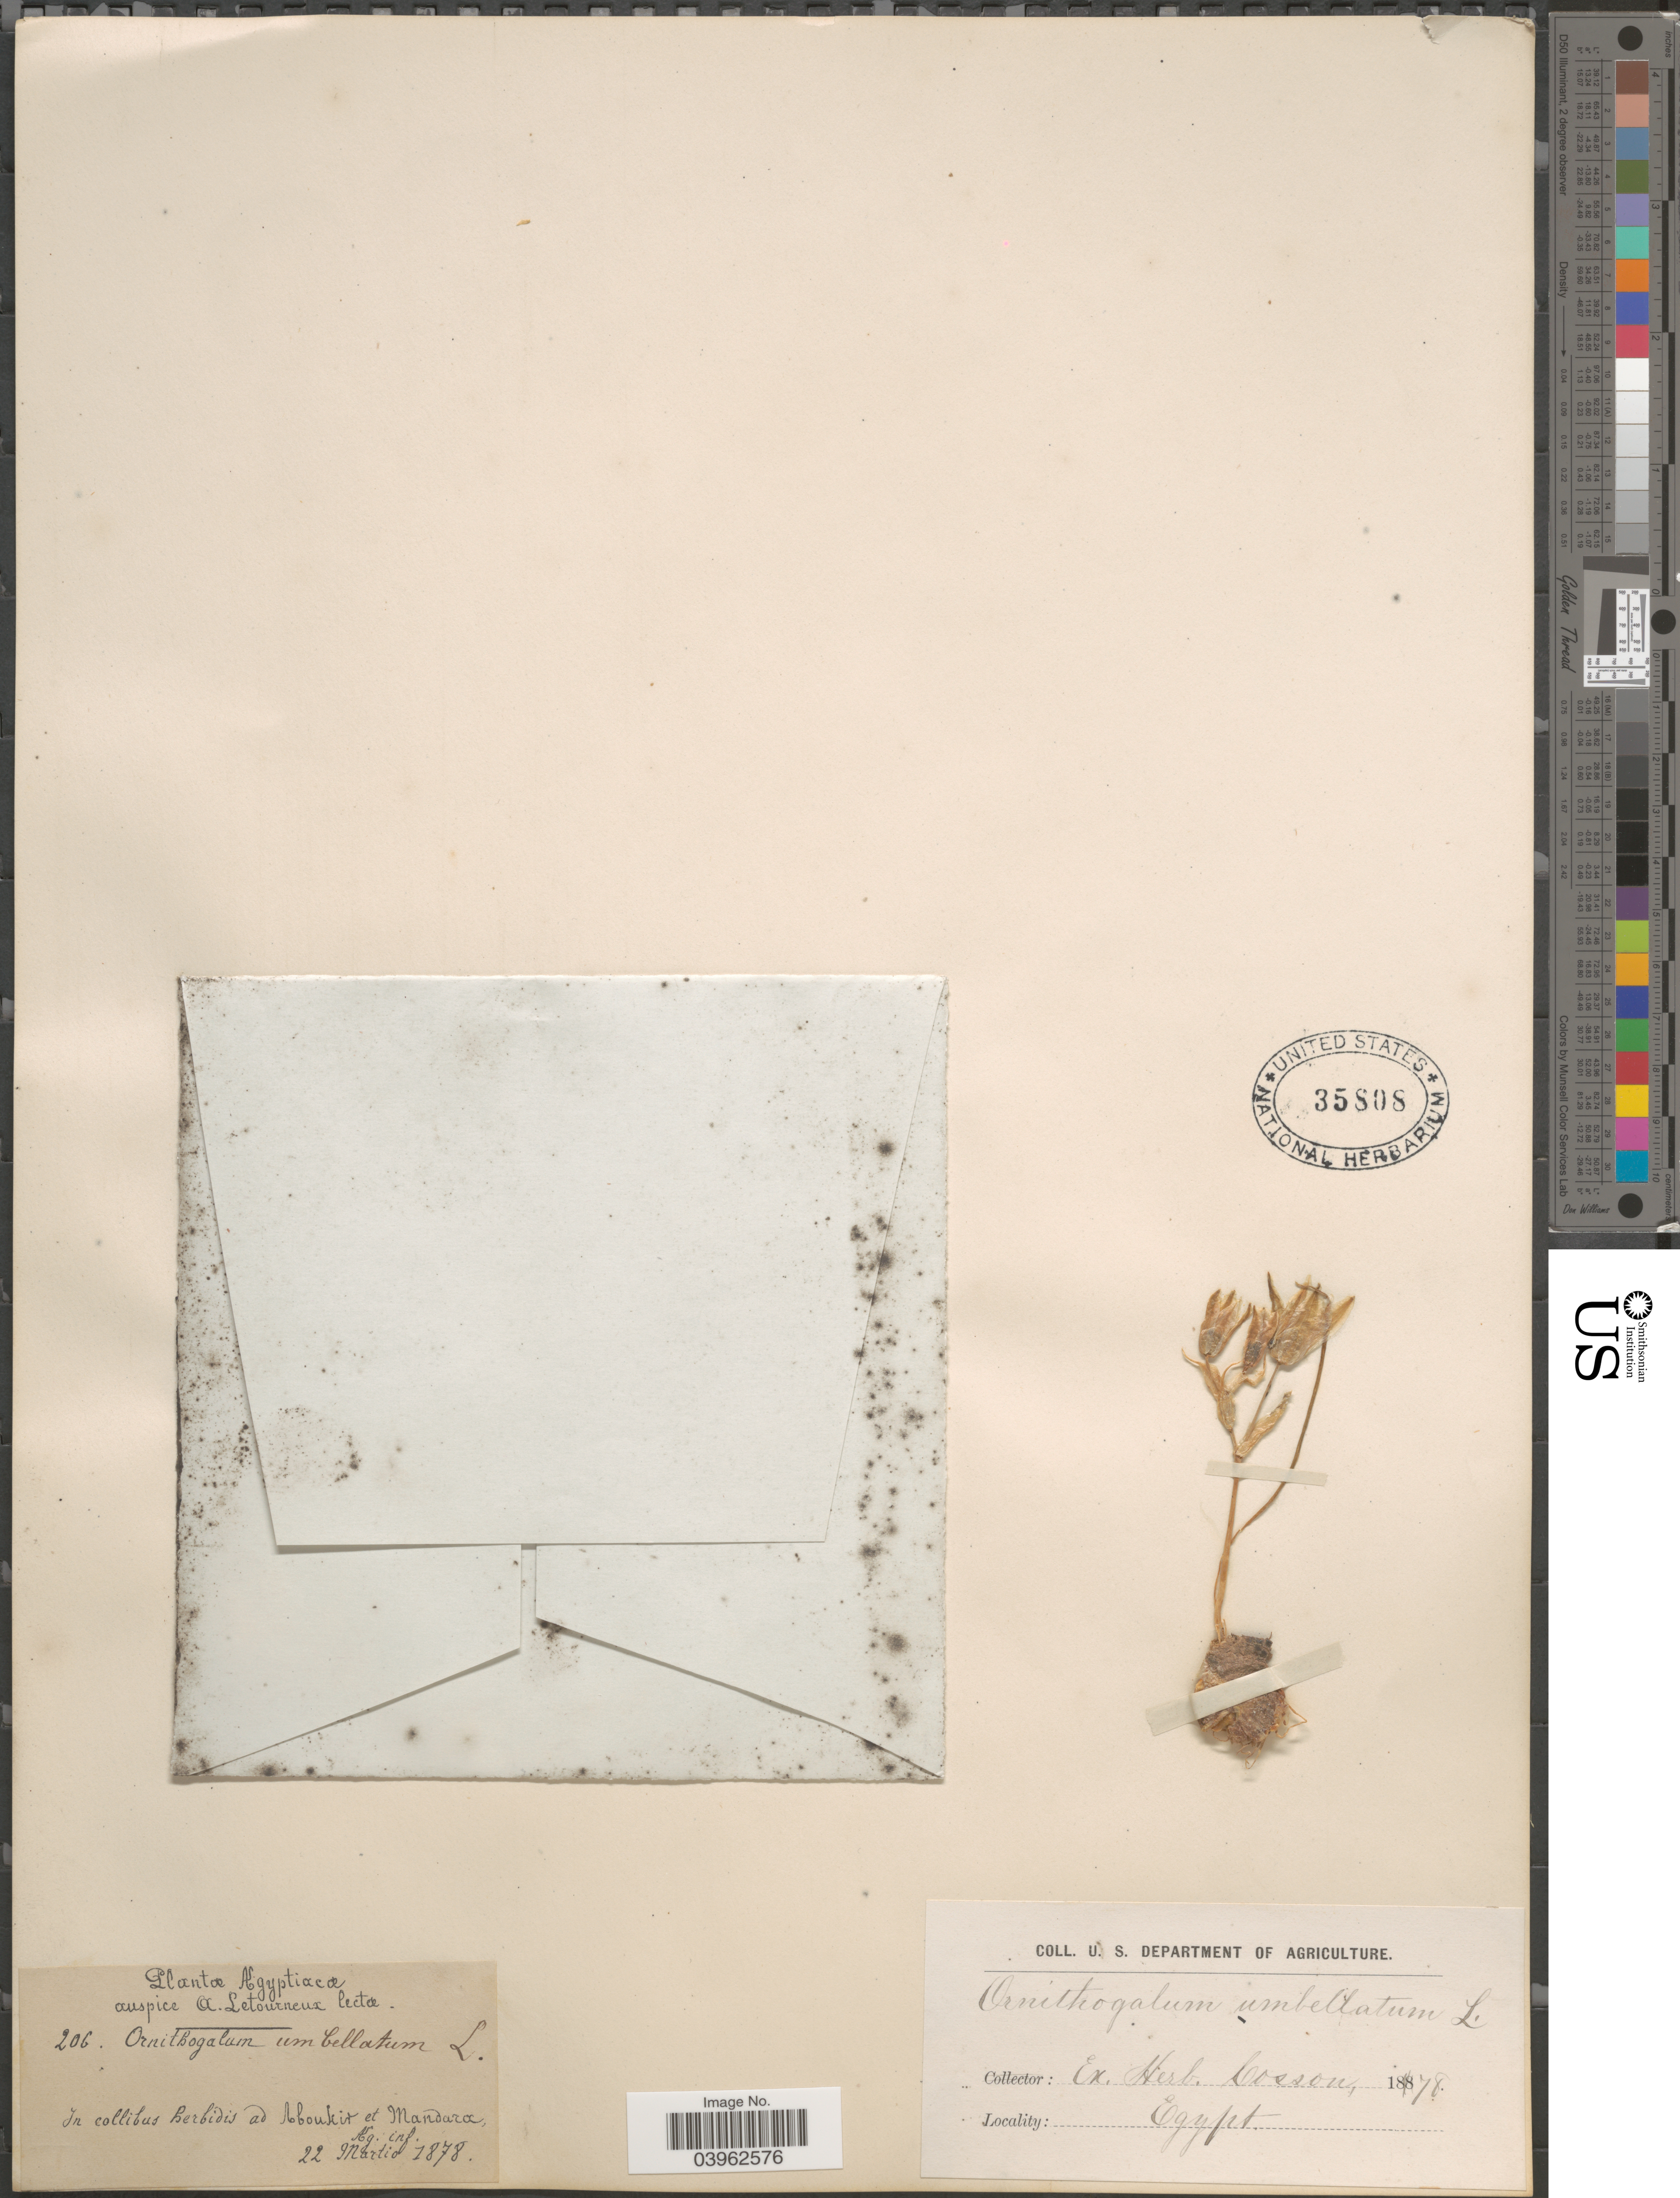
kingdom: Plantae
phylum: Tracheophyta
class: Liliopsida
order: Asparagales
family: Asparagaceae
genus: Ornithogalum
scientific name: Ornithogalum umbellatum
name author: L.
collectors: A. Letourneux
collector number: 206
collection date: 1878-03-22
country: Egypt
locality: Ægyptiacæ. In collibus herbidis ad Aboukir et Mandara. Æg. inf.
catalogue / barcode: US 35808